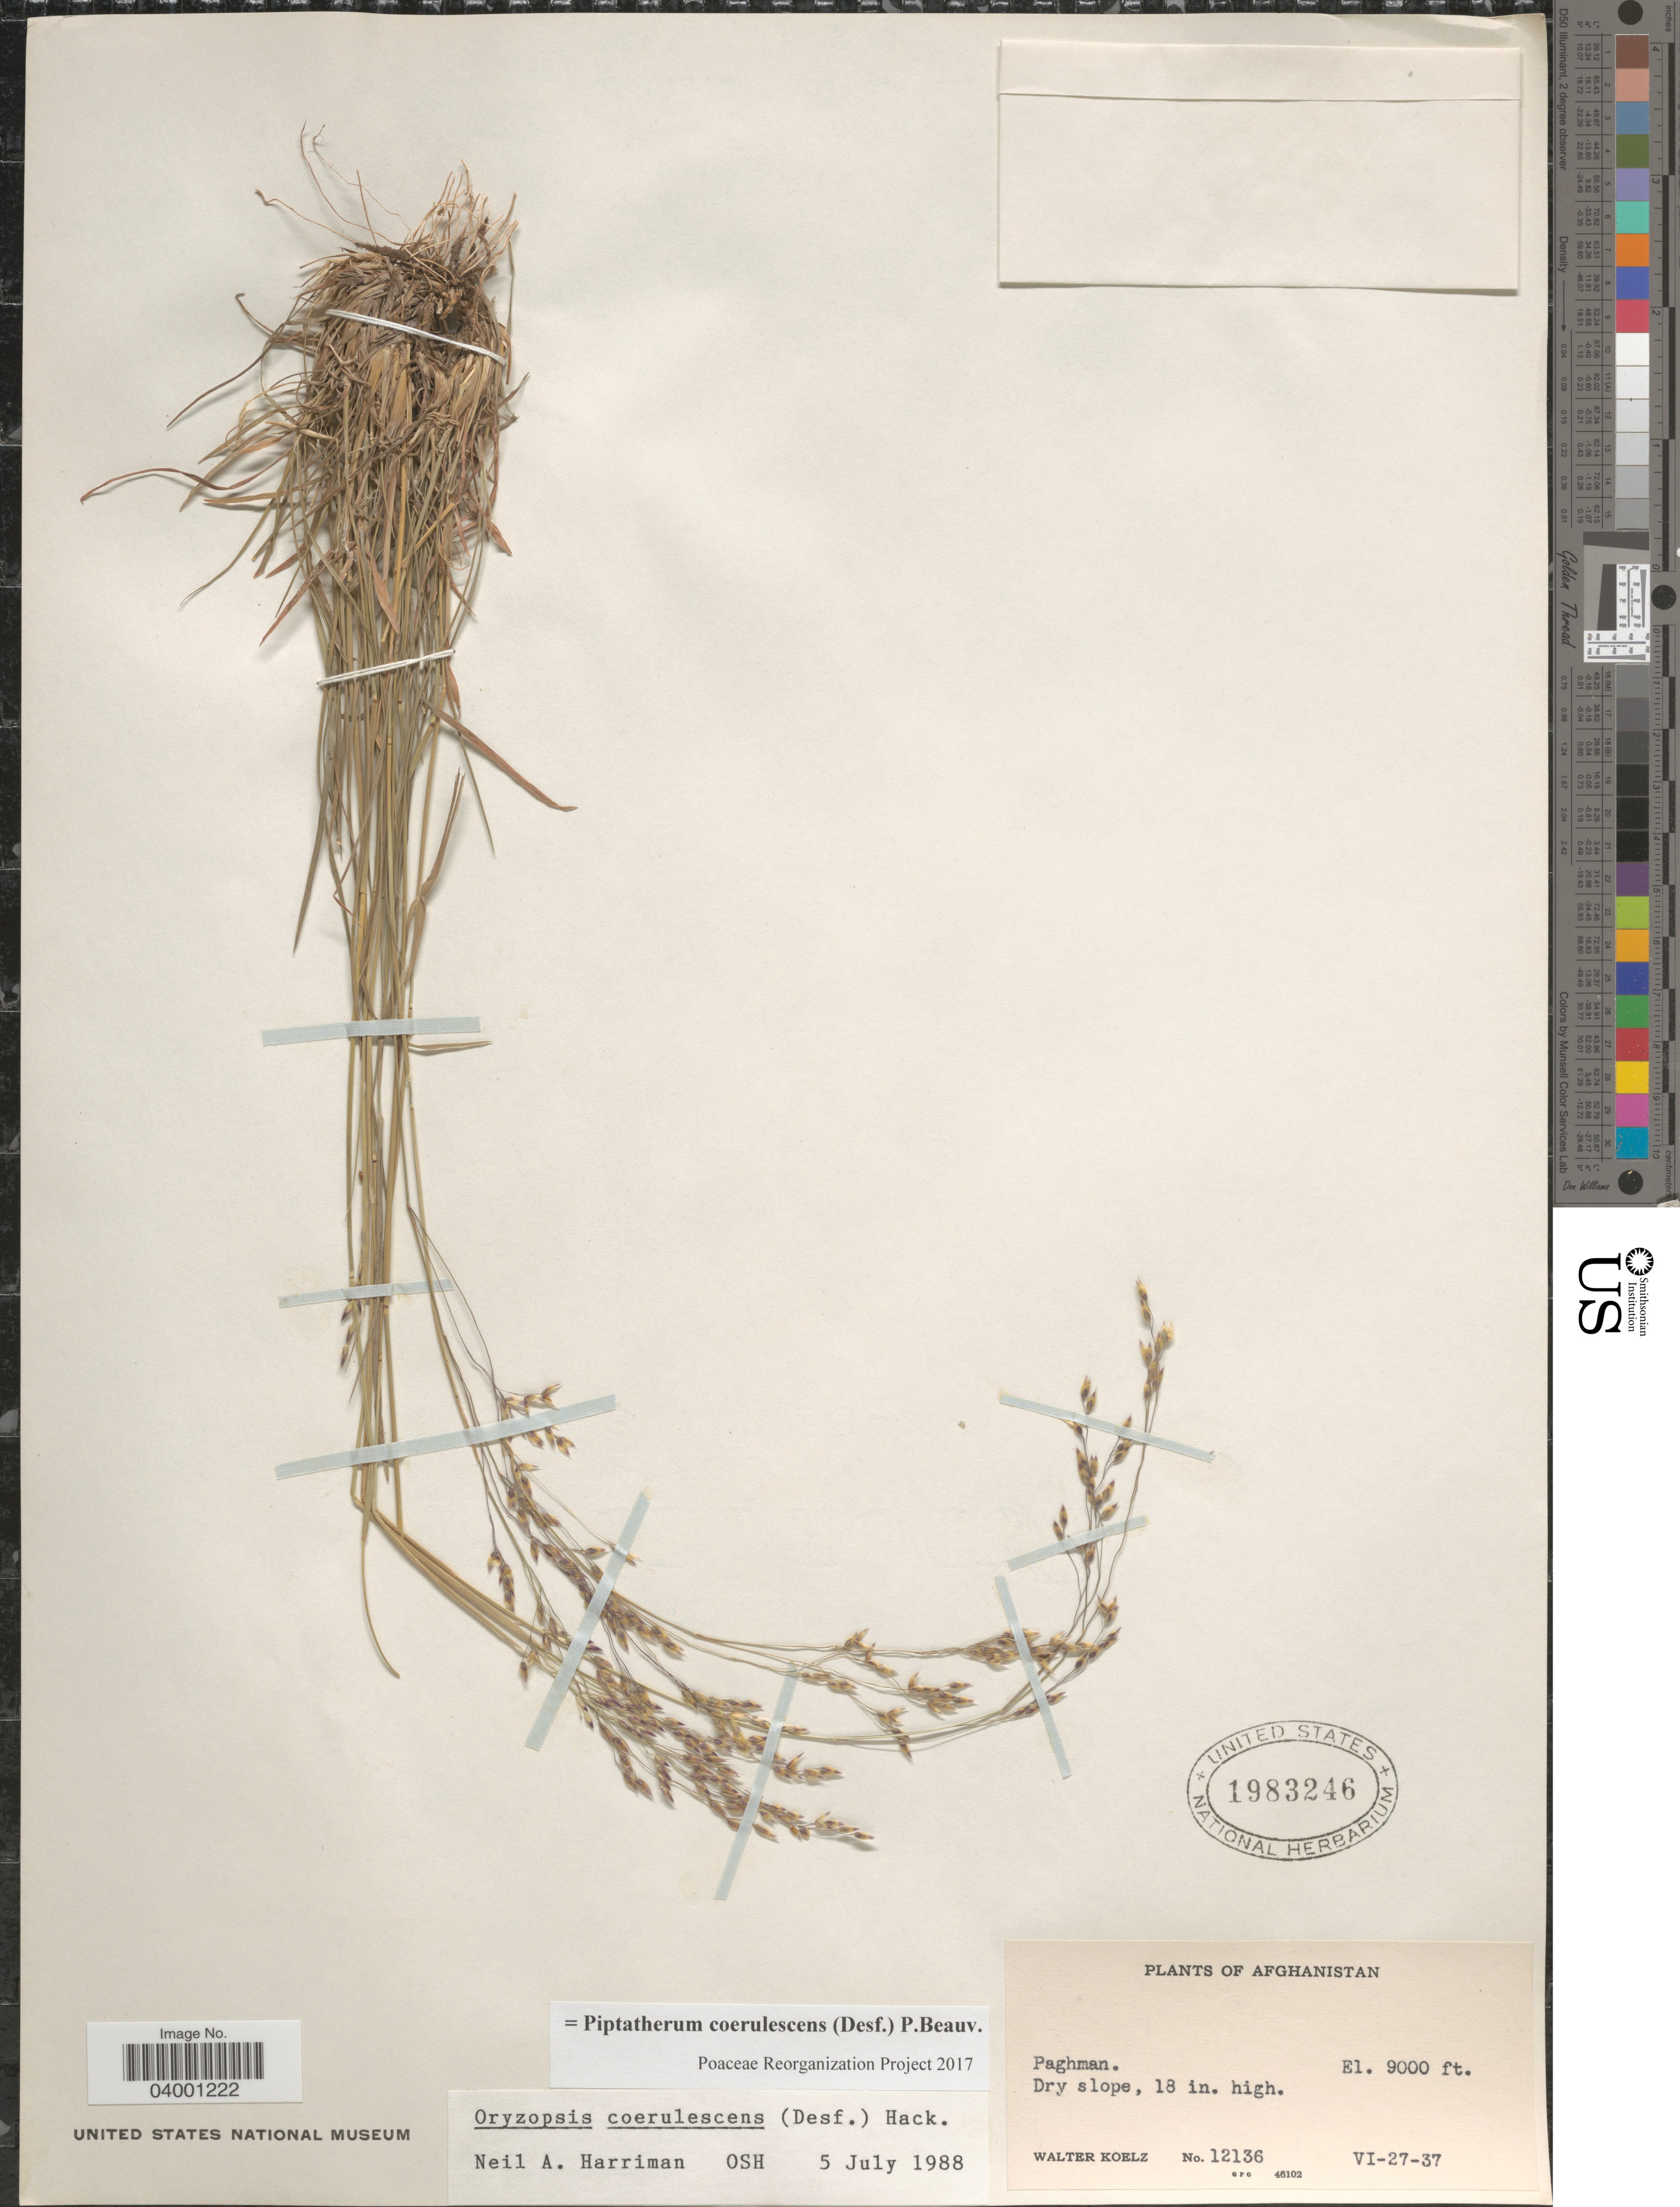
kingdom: Plantae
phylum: Tracheophyta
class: Liliopsida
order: Poales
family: Poaceae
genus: Piptatherum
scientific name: Piptatherum coerulescens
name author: (Desf.) P. Beauv.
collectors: W. N. Koelz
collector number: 12136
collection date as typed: Transcribed d/m/y: 27/6/37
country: Afghanistan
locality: Paghman.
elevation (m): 2743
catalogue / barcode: US 1983246